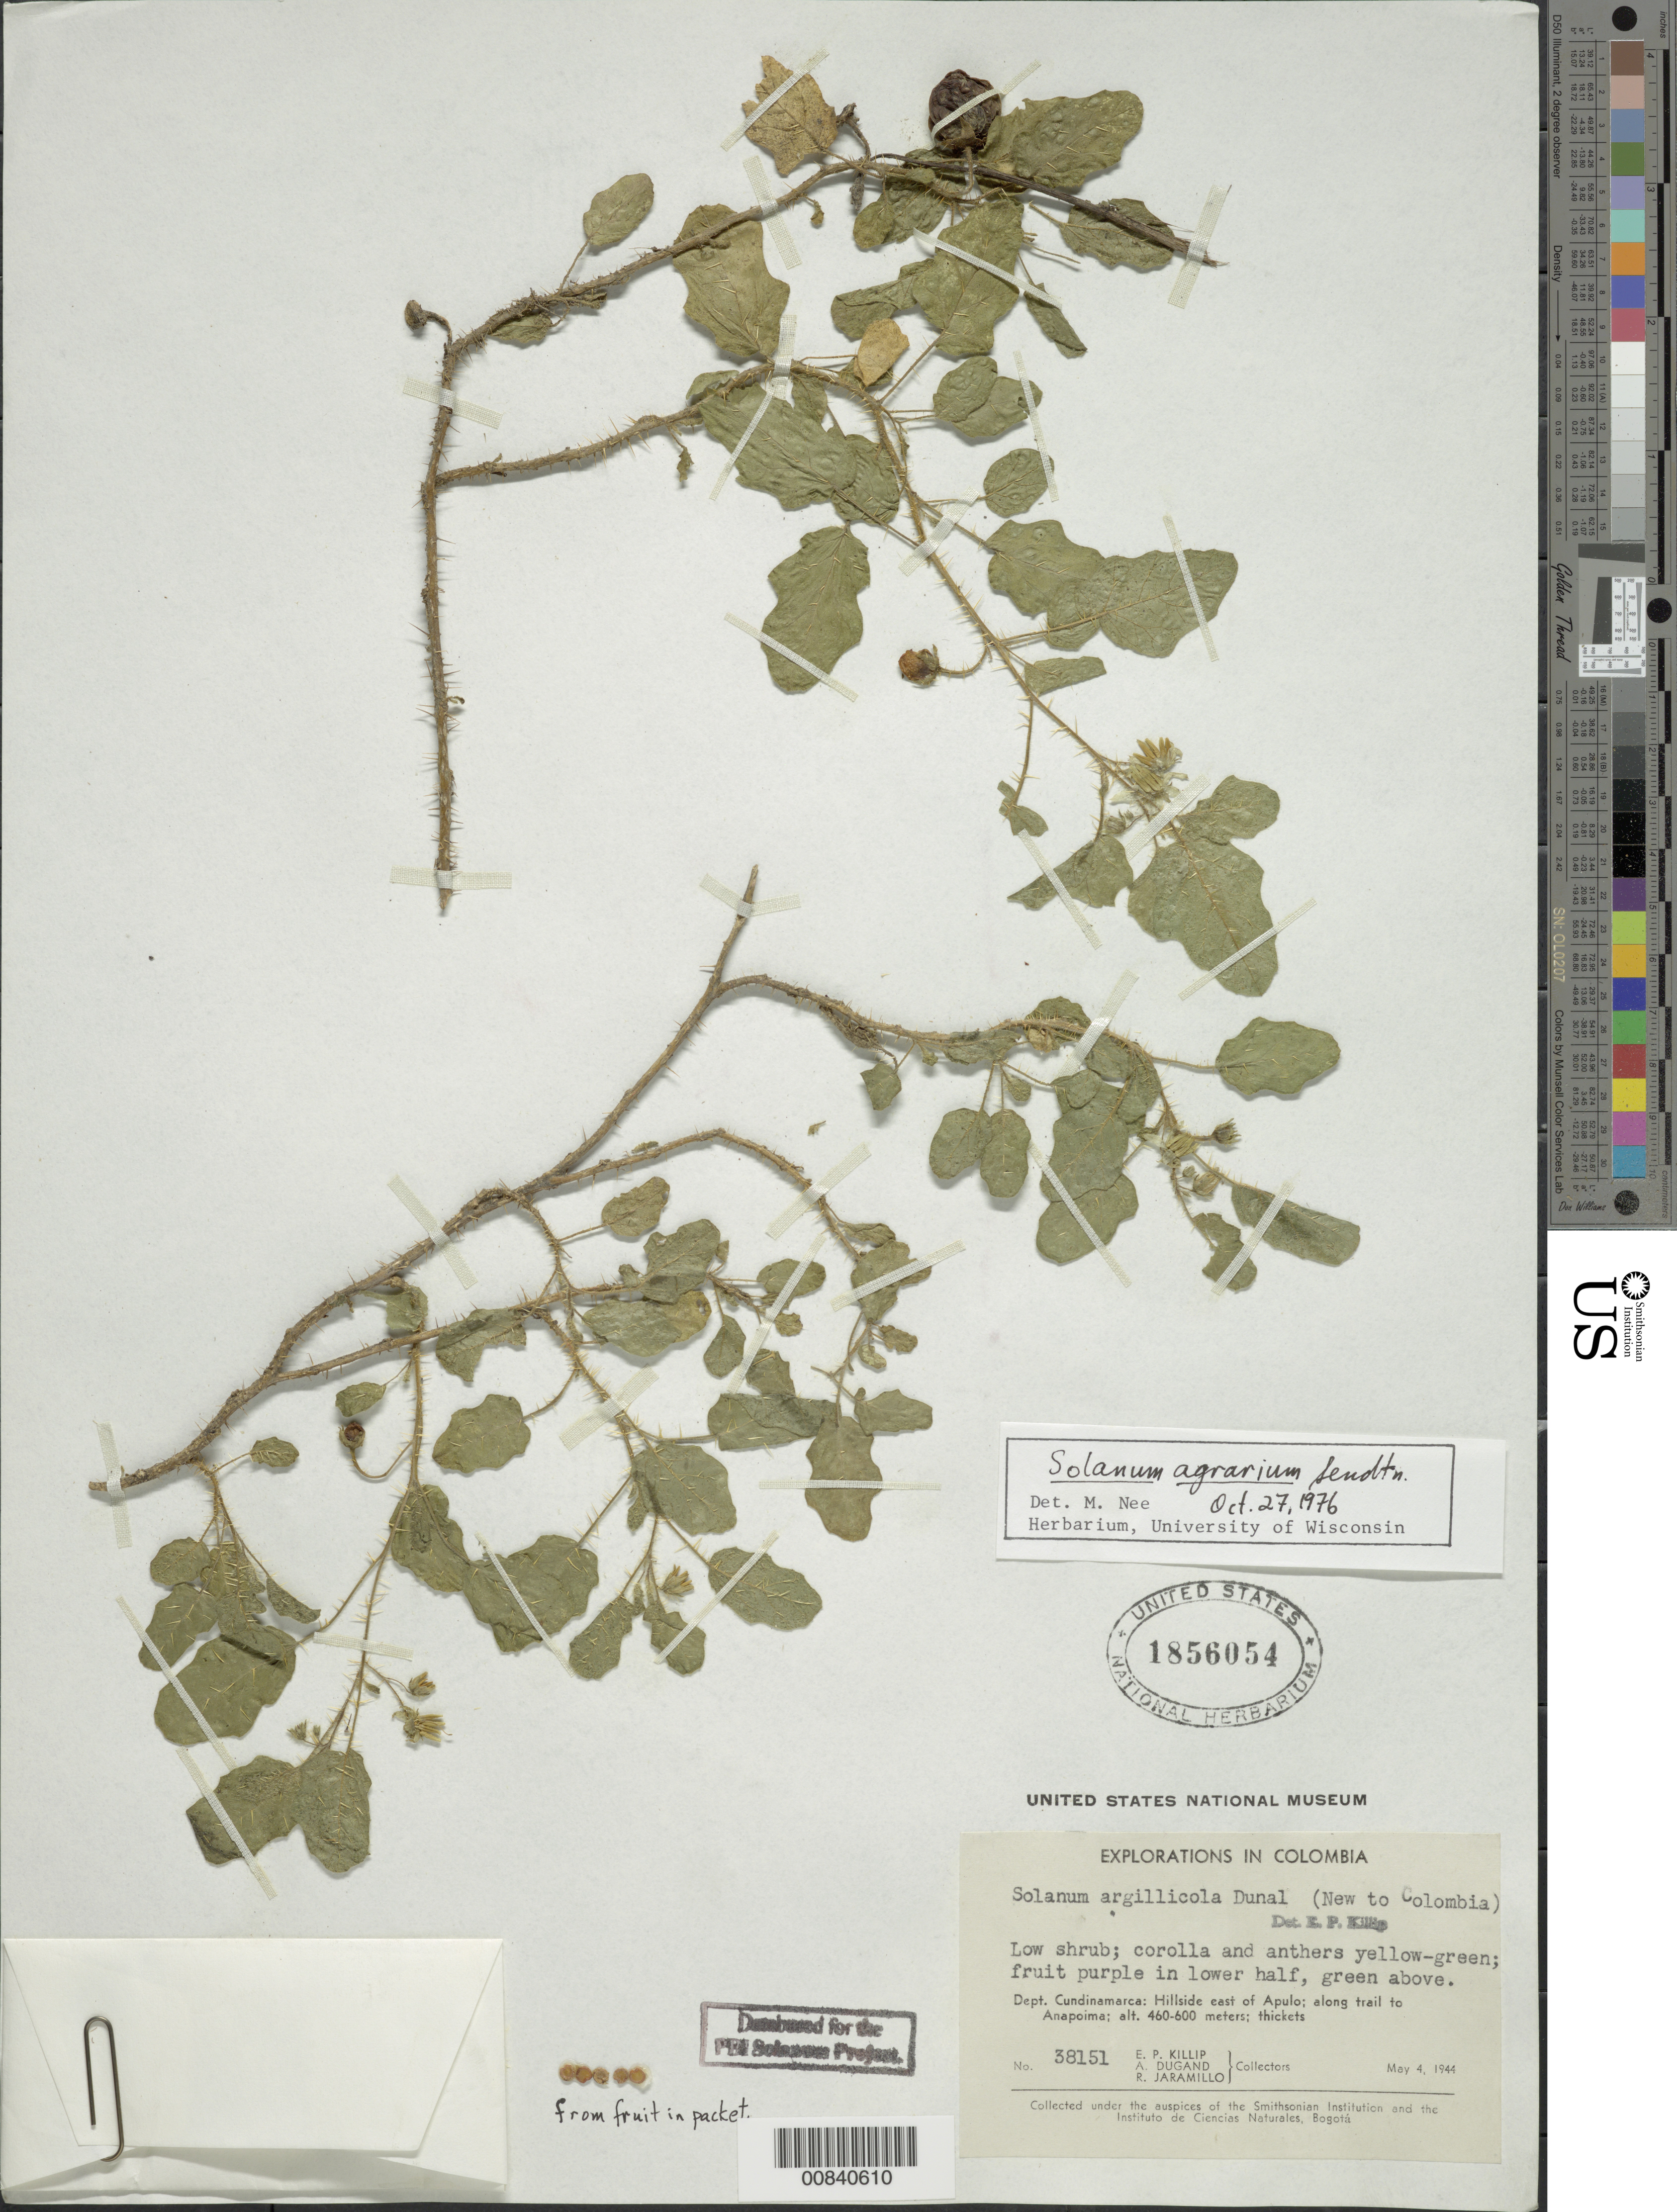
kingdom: Plantae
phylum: Tracheophyta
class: Magnoliopsida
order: Solanales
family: Solanaceae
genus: Solanum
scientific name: Solanum agrarium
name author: Sendtn.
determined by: Nee, Michael H.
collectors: E. P. Killip, A. Dugand & R. Jaramillo M.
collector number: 38151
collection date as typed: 4 May 1944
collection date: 1944-05-04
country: Colombia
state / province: Cundinamarca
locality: Hillside east of Apulo; along trail to Anapoima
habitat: Thickets.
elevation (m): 400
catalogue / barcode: US 1856054